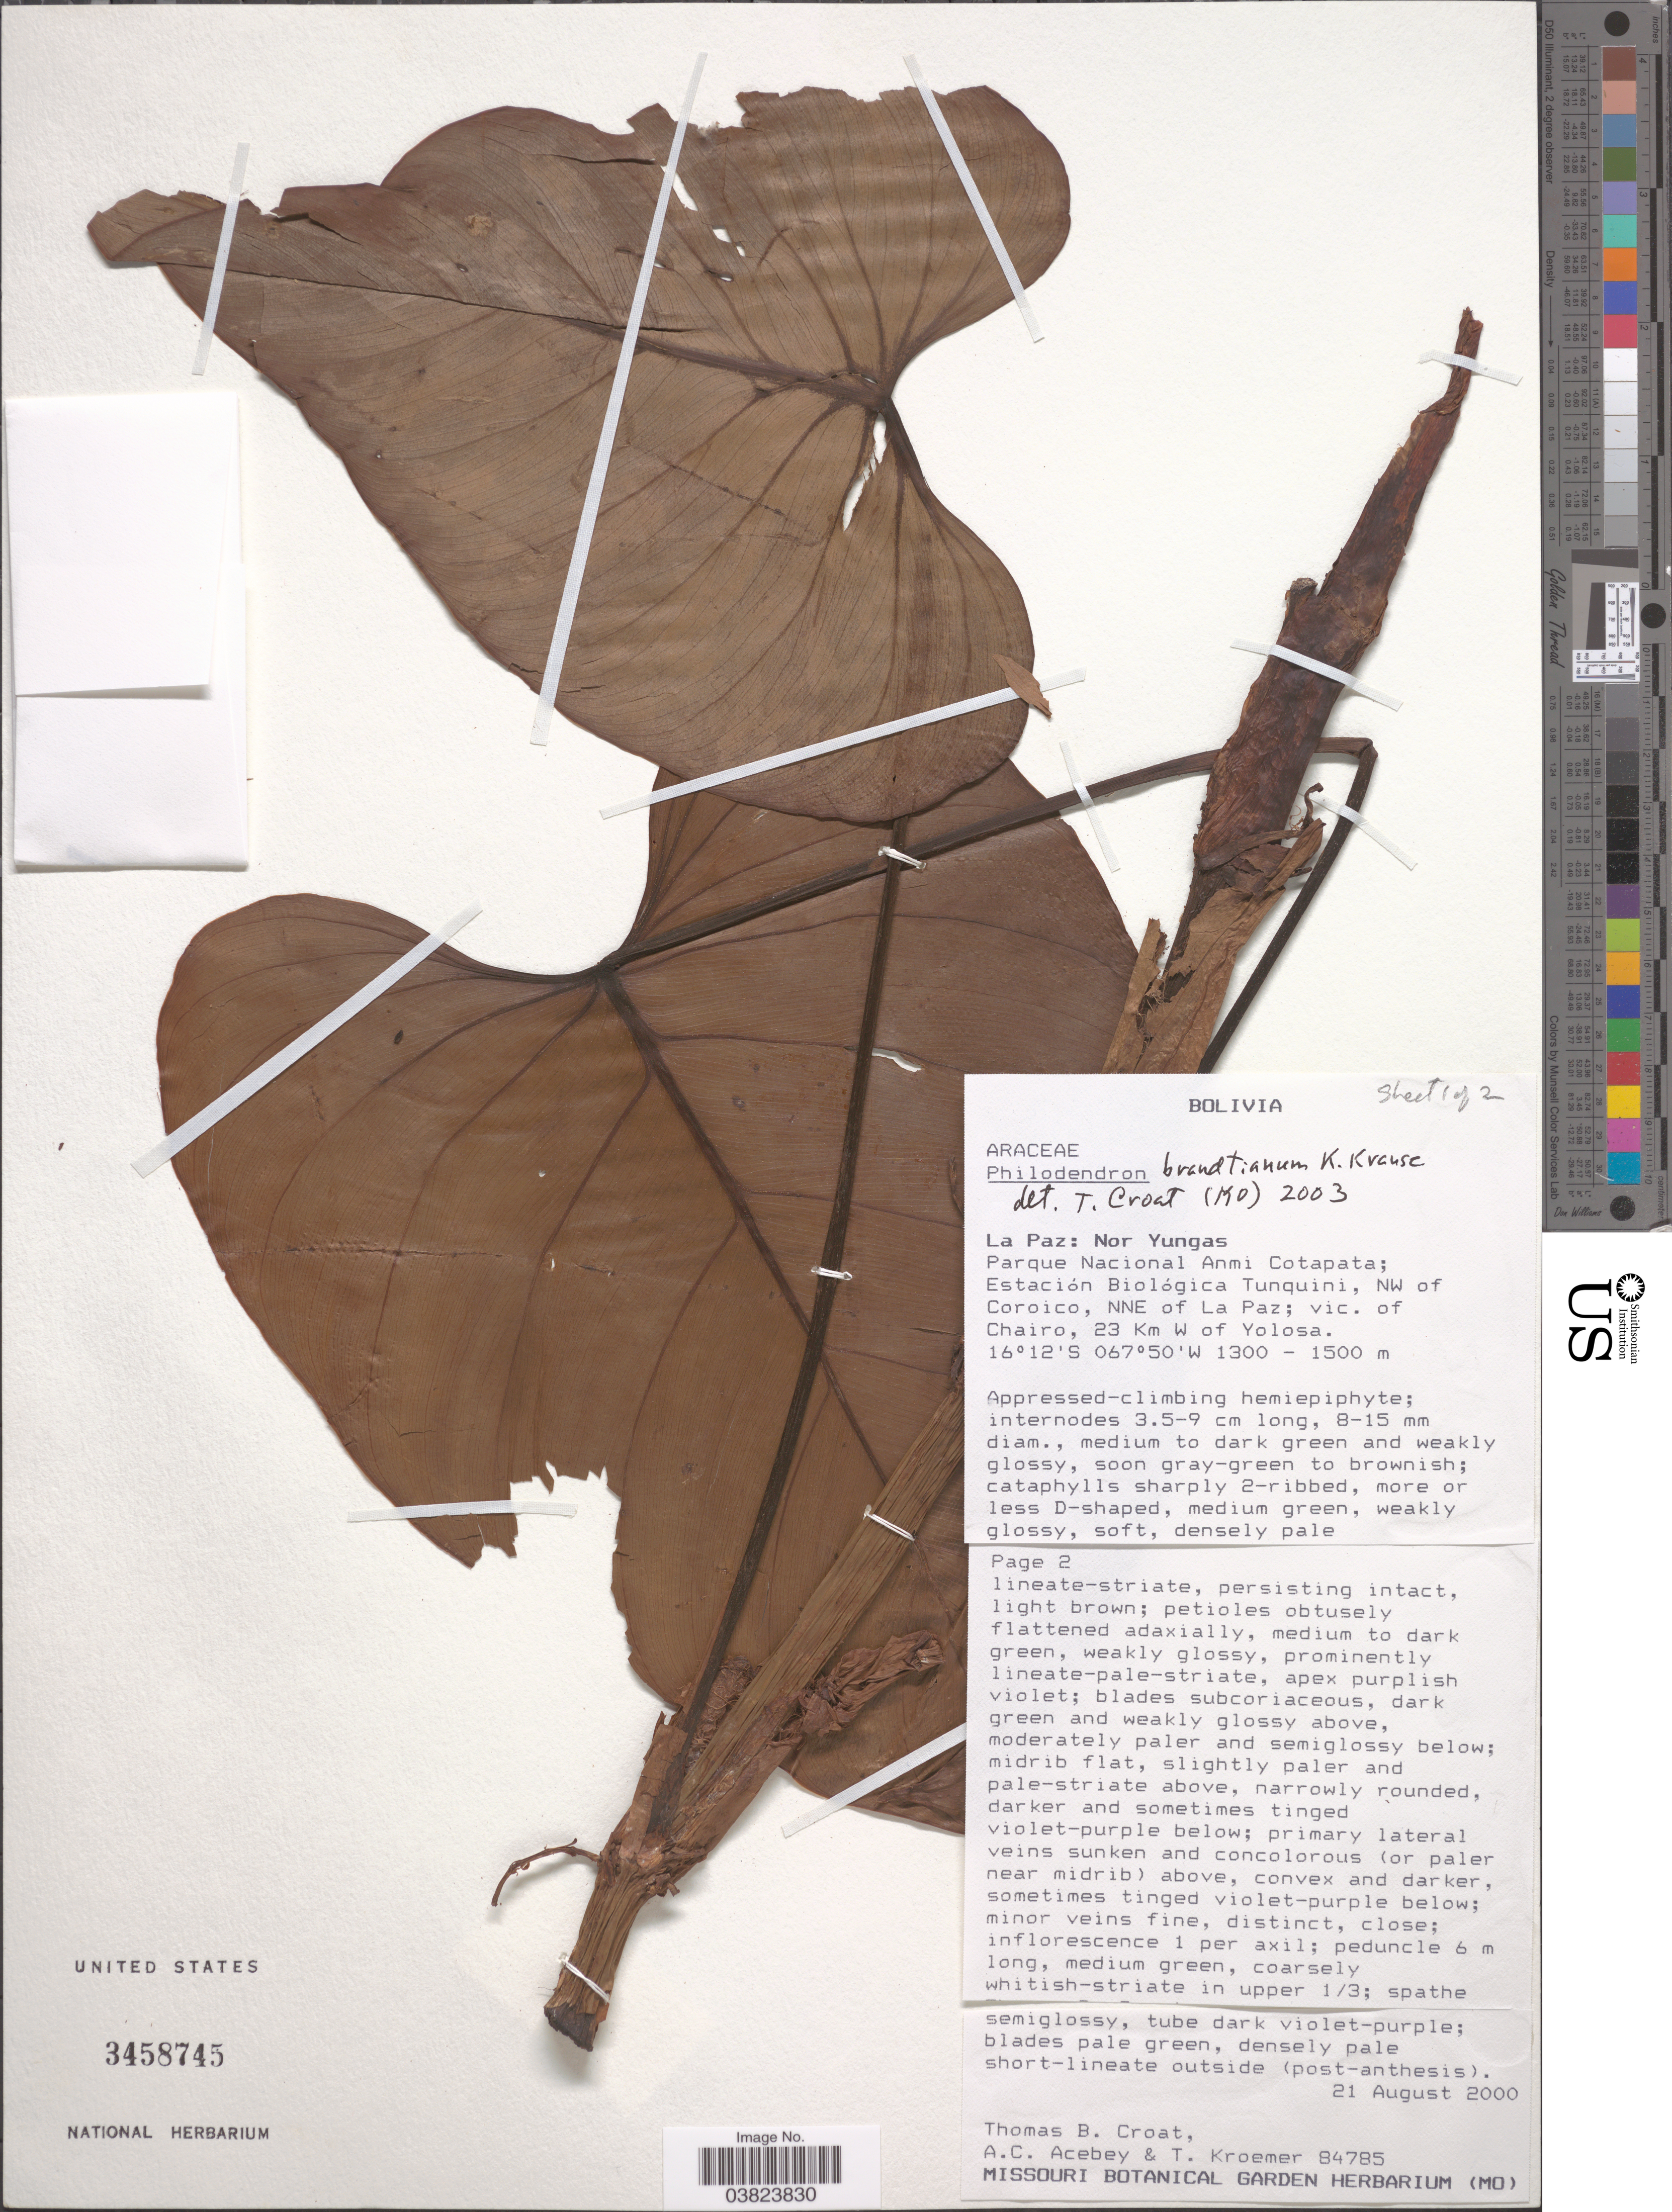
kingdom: Plantae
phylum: Tracheophyta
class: Liliopsida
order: Alismatales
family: Araceae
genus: Philodendron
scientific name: Philodendron brandtianum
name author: K. Krause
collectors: T. B. Croat, A. Acebey & T. Kroemer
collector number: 84785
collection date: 2000-08-21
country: Bolivia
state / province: La Paz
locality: Nor Yungas. Parque Nacional Anmi Cotapata; Estación Biológica Tunquini, NW of Coroico, NNE of La Paz; vic. of Chairo, 23 Km W of Yolosa.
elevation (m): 1300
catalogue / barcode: US 3458745